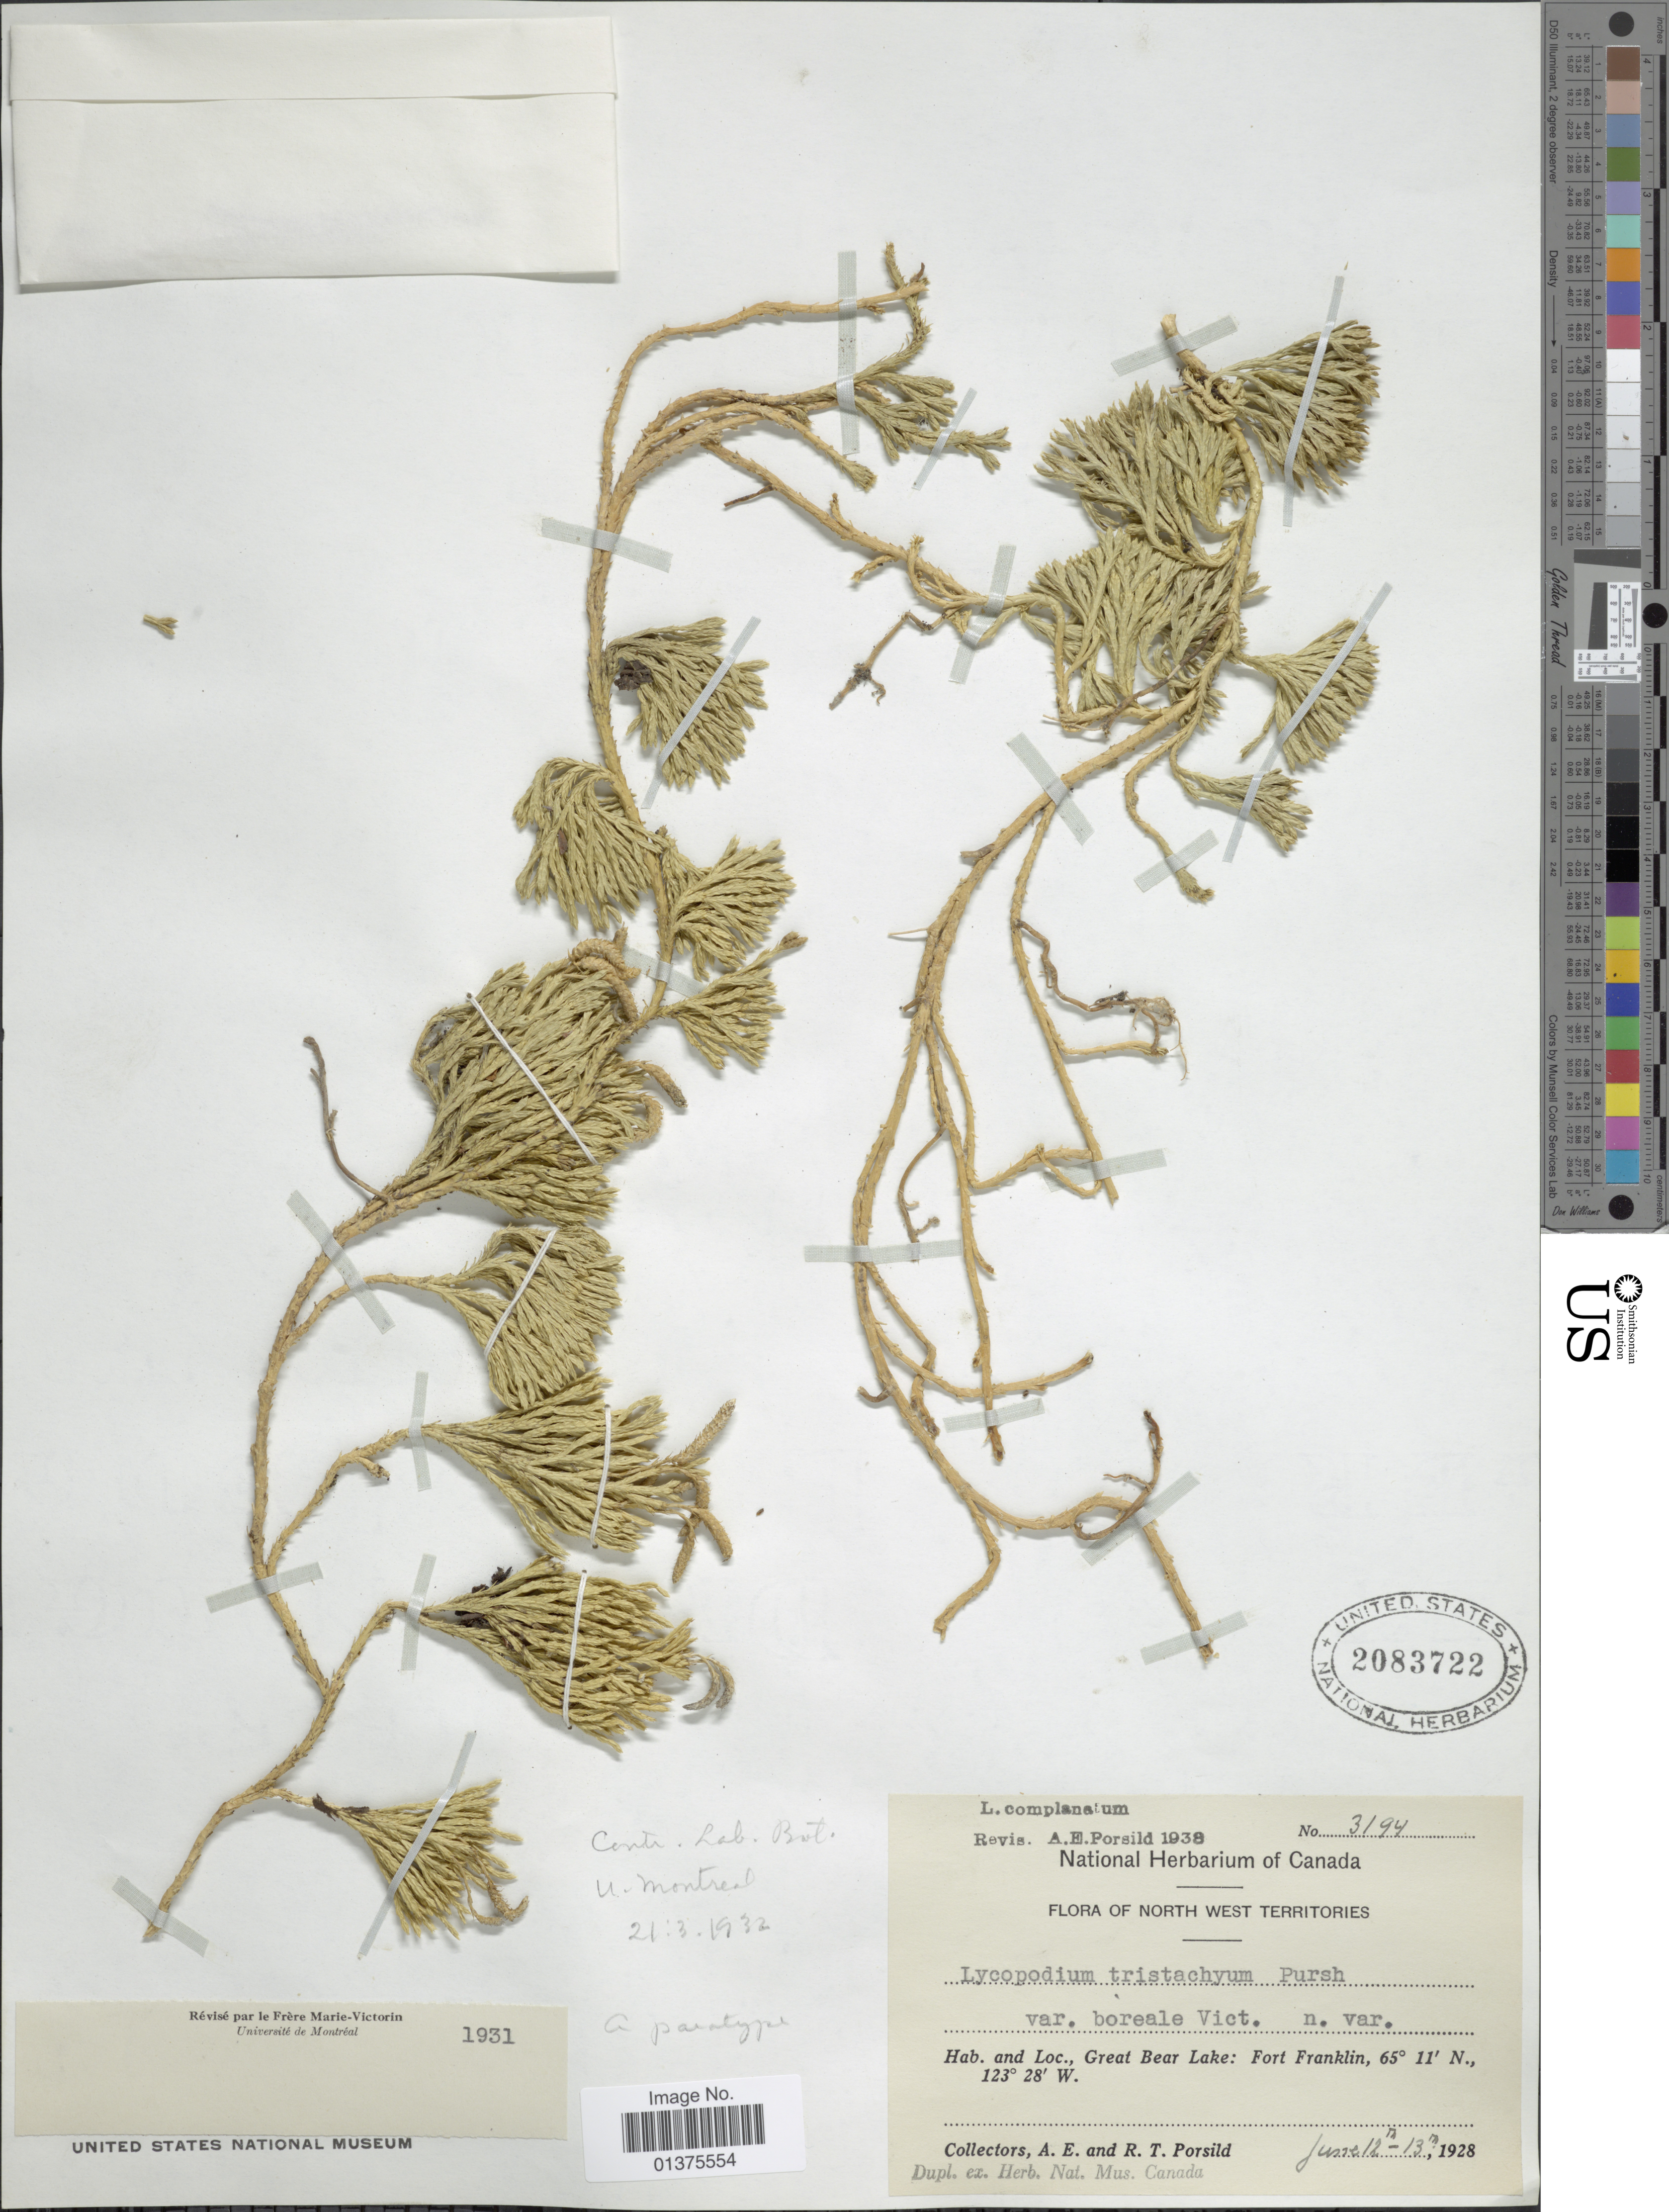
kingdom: Plantae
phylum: Tracheophyta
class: Lycopodiopsida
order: Lycopodiales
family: Lycopodiaceae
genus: Diphasiastrum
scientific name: Diphasiastrum tristachyum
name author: (Pursh) Holub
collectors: A. E. Porsild & R. T. Porsild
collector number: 3194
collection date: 1928-06-12/1928-06-13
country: Canada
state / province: Northwest Territories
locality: Great Bear Lake: Fort Franklind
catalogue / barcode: US 2083722